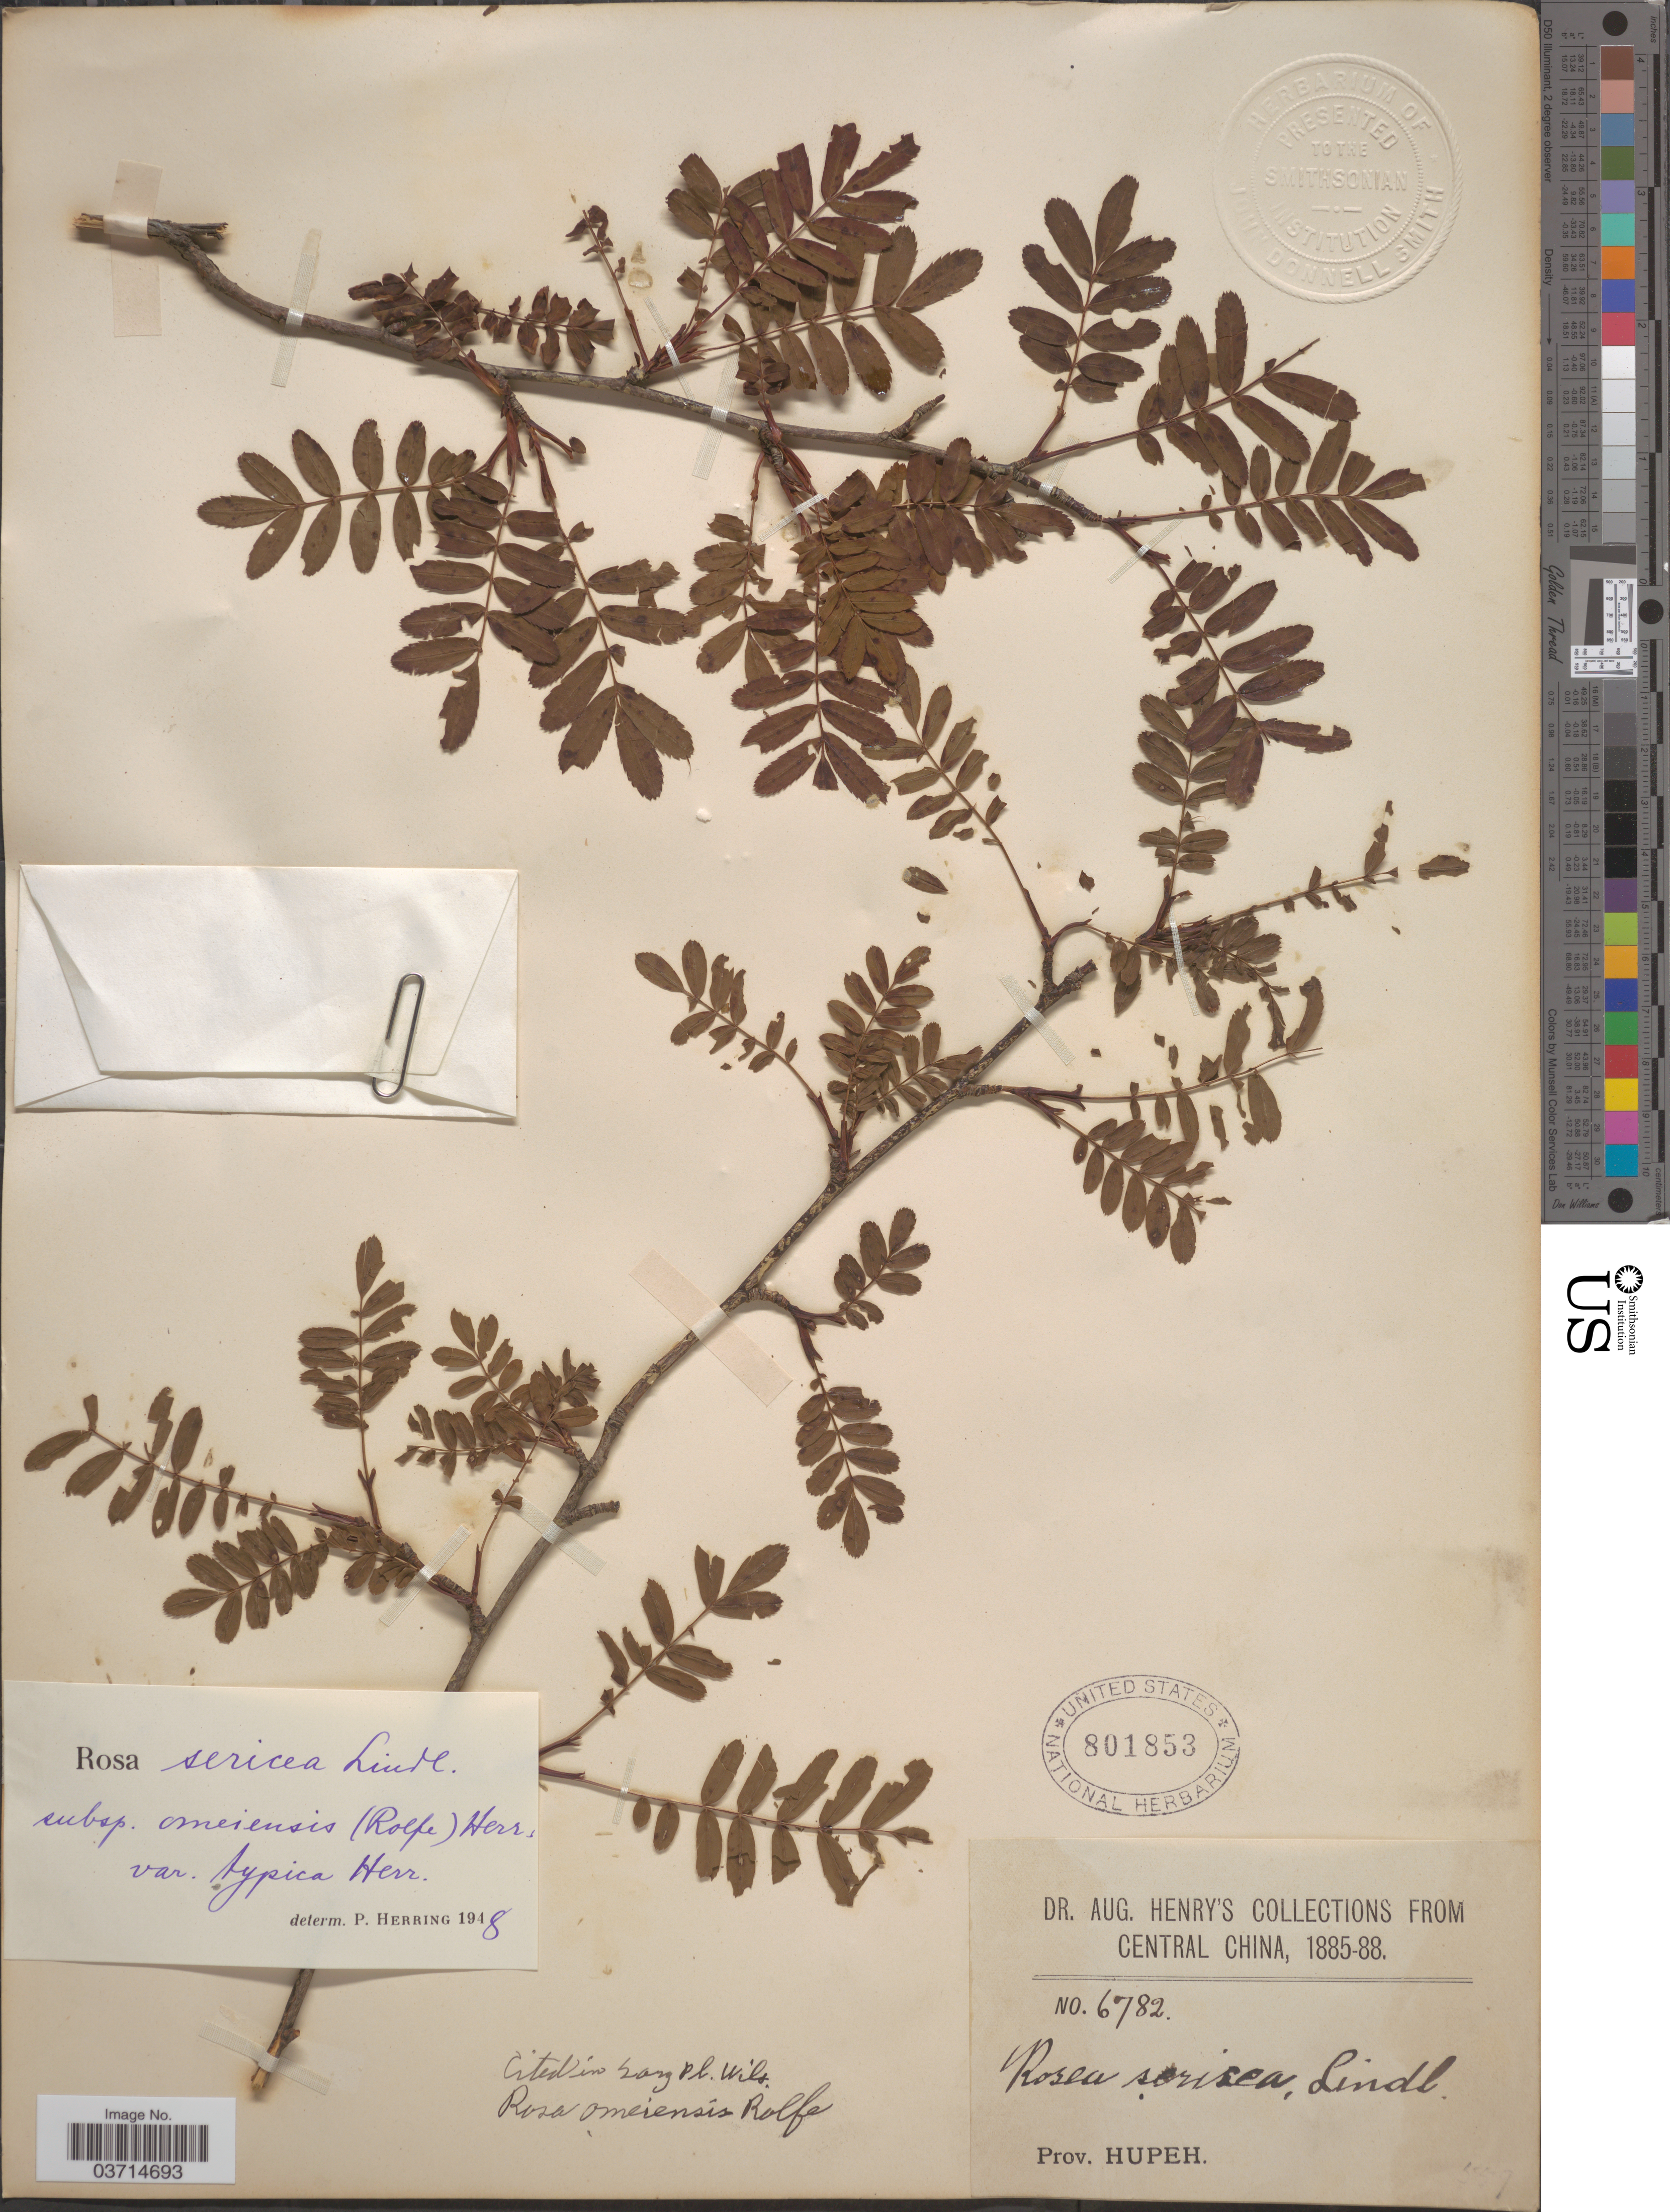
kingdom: Plantae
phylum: Tracheophyta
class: Magnoliopsida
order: Rosales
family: Rosaceae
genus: Rosa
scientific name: Rosa omeiensis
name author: Rolfe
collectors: A. Henry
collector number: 6782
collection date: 1885/1888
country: China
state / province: Hubei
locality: Central China. Prov. Hupeh.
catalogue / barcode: US 801853